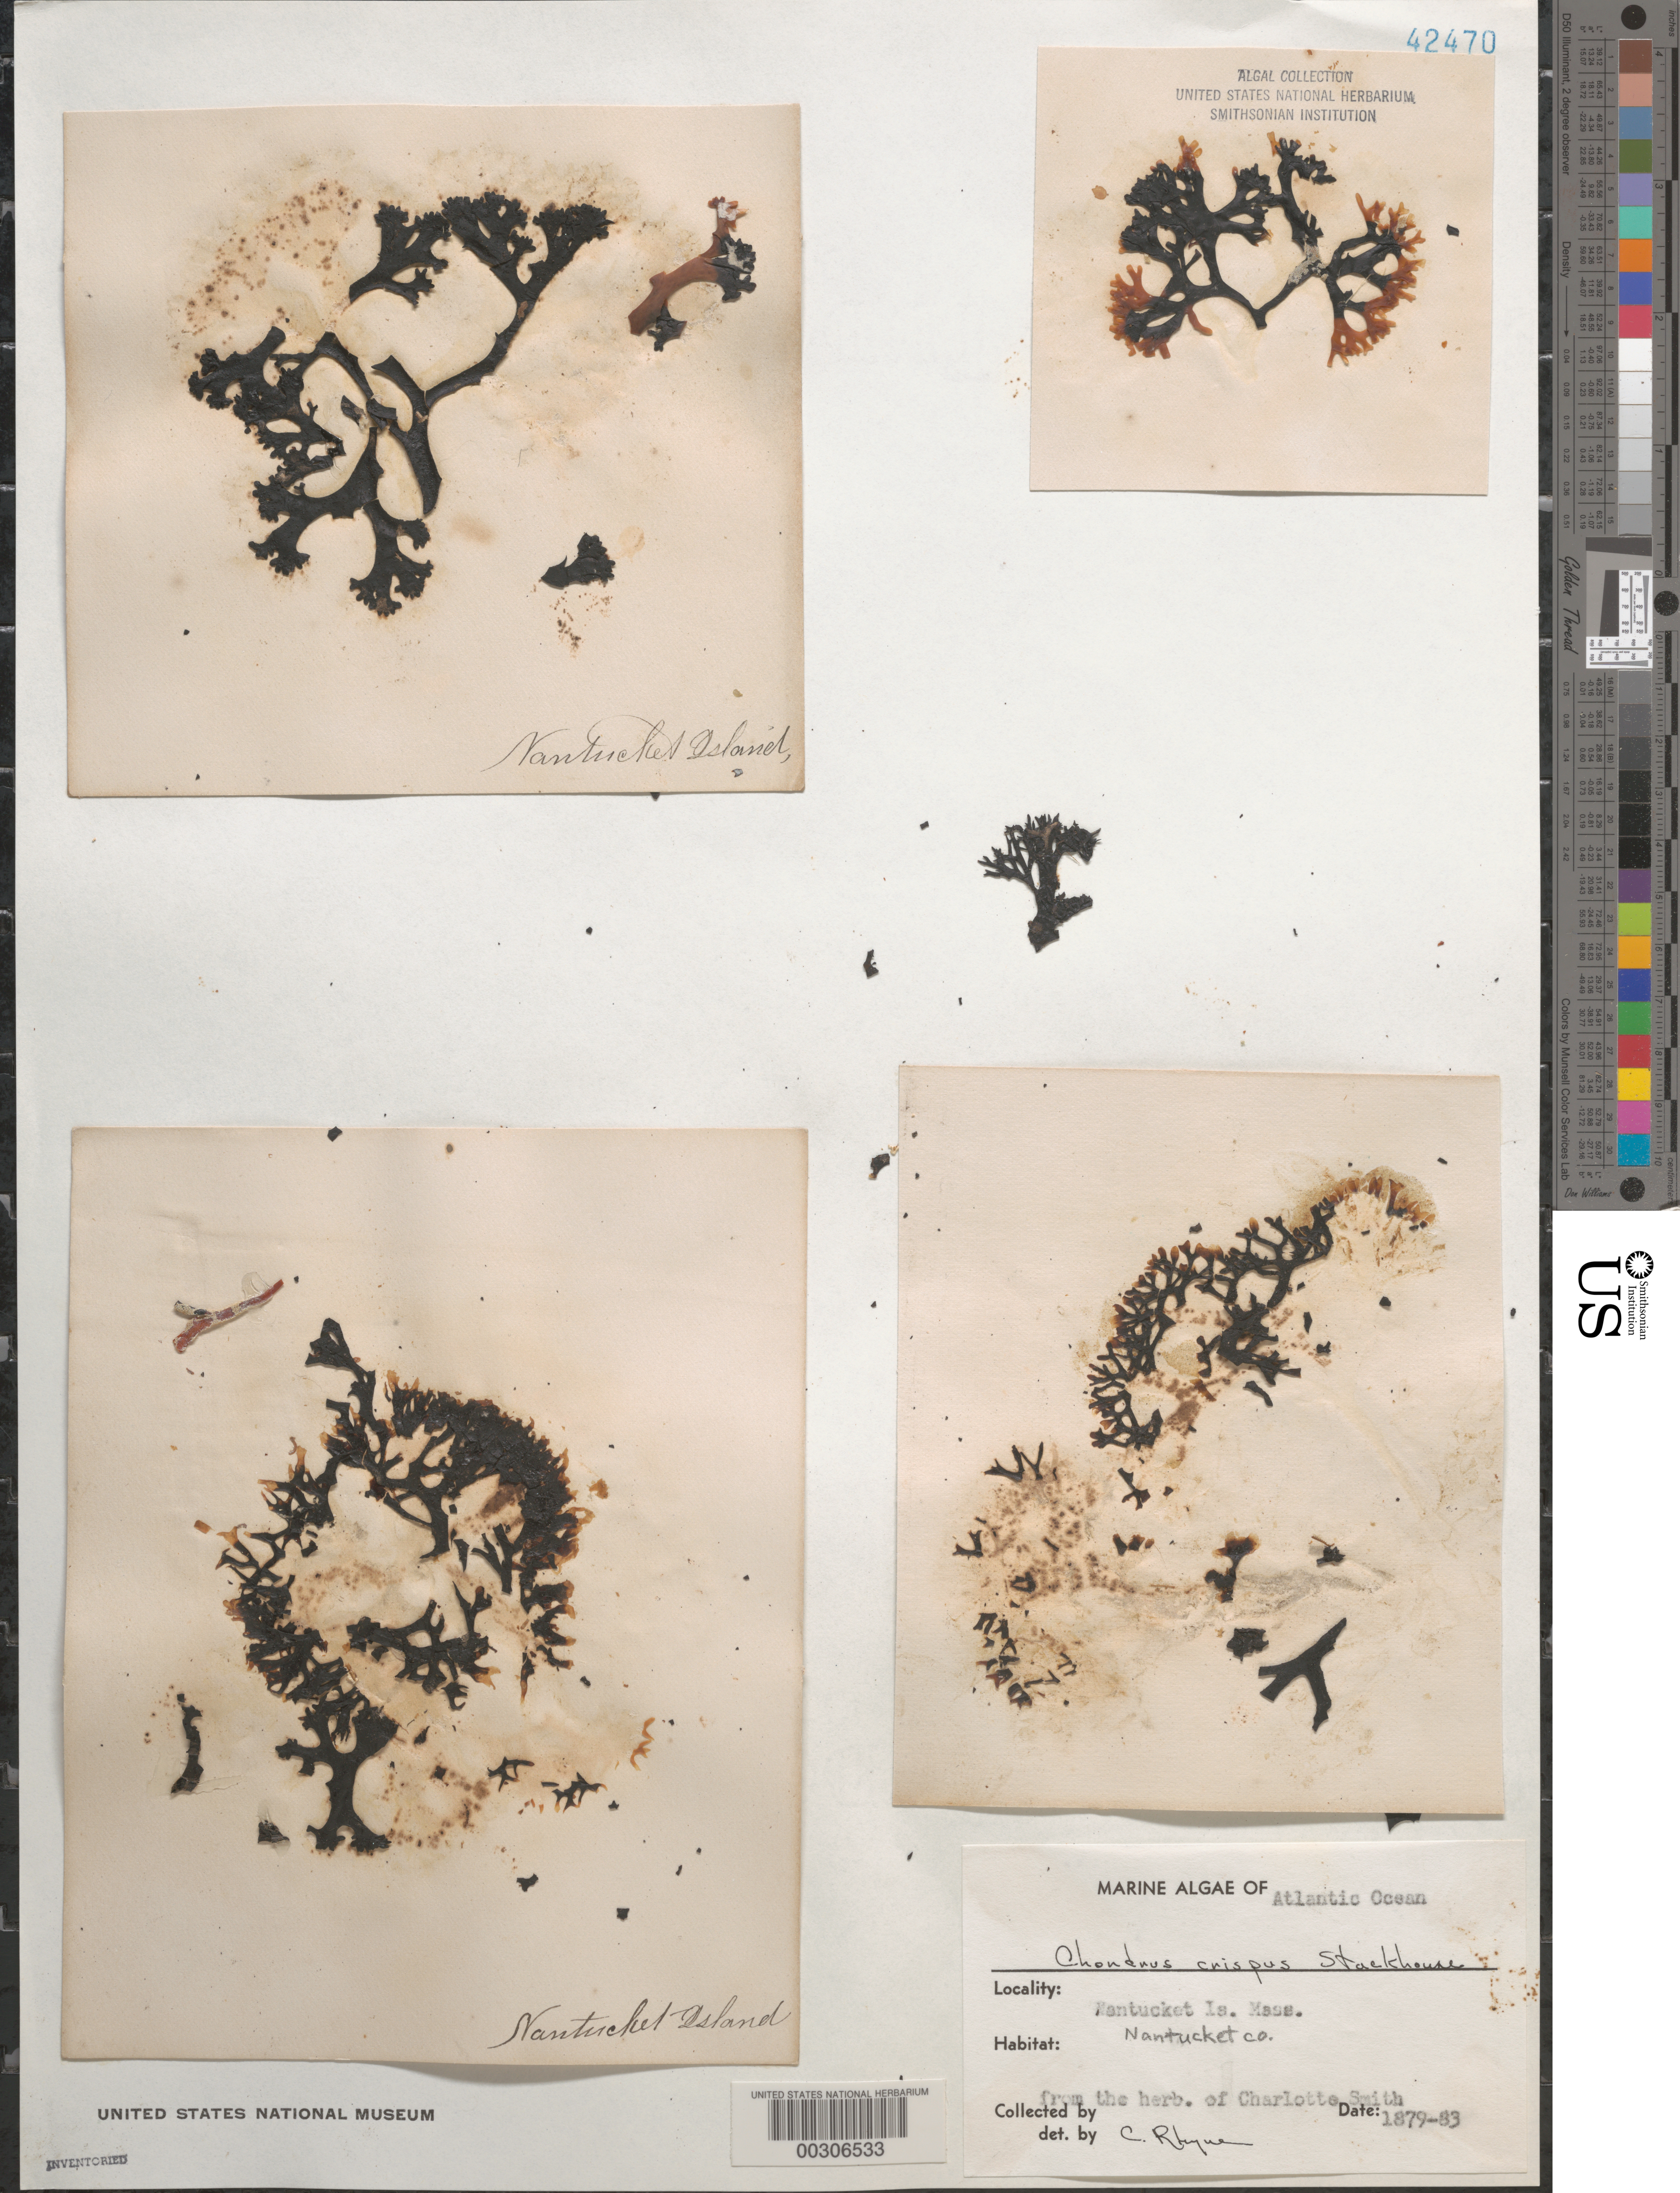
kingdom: Plantae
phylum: Rhodophyta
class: Florideophyceae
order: Gigartinales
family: Gigartinaceae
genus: Chondrus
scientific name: Chondrus crispus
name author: Stackh.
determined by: Rhyne, C. F.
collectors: Charlotte Smith (herbarium)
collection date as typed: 1879 TO -- --- 1883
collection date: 1879/1883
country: United States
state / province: Massachusetts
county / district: Nantucket County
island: Nantucket Island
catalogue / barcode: US 42470